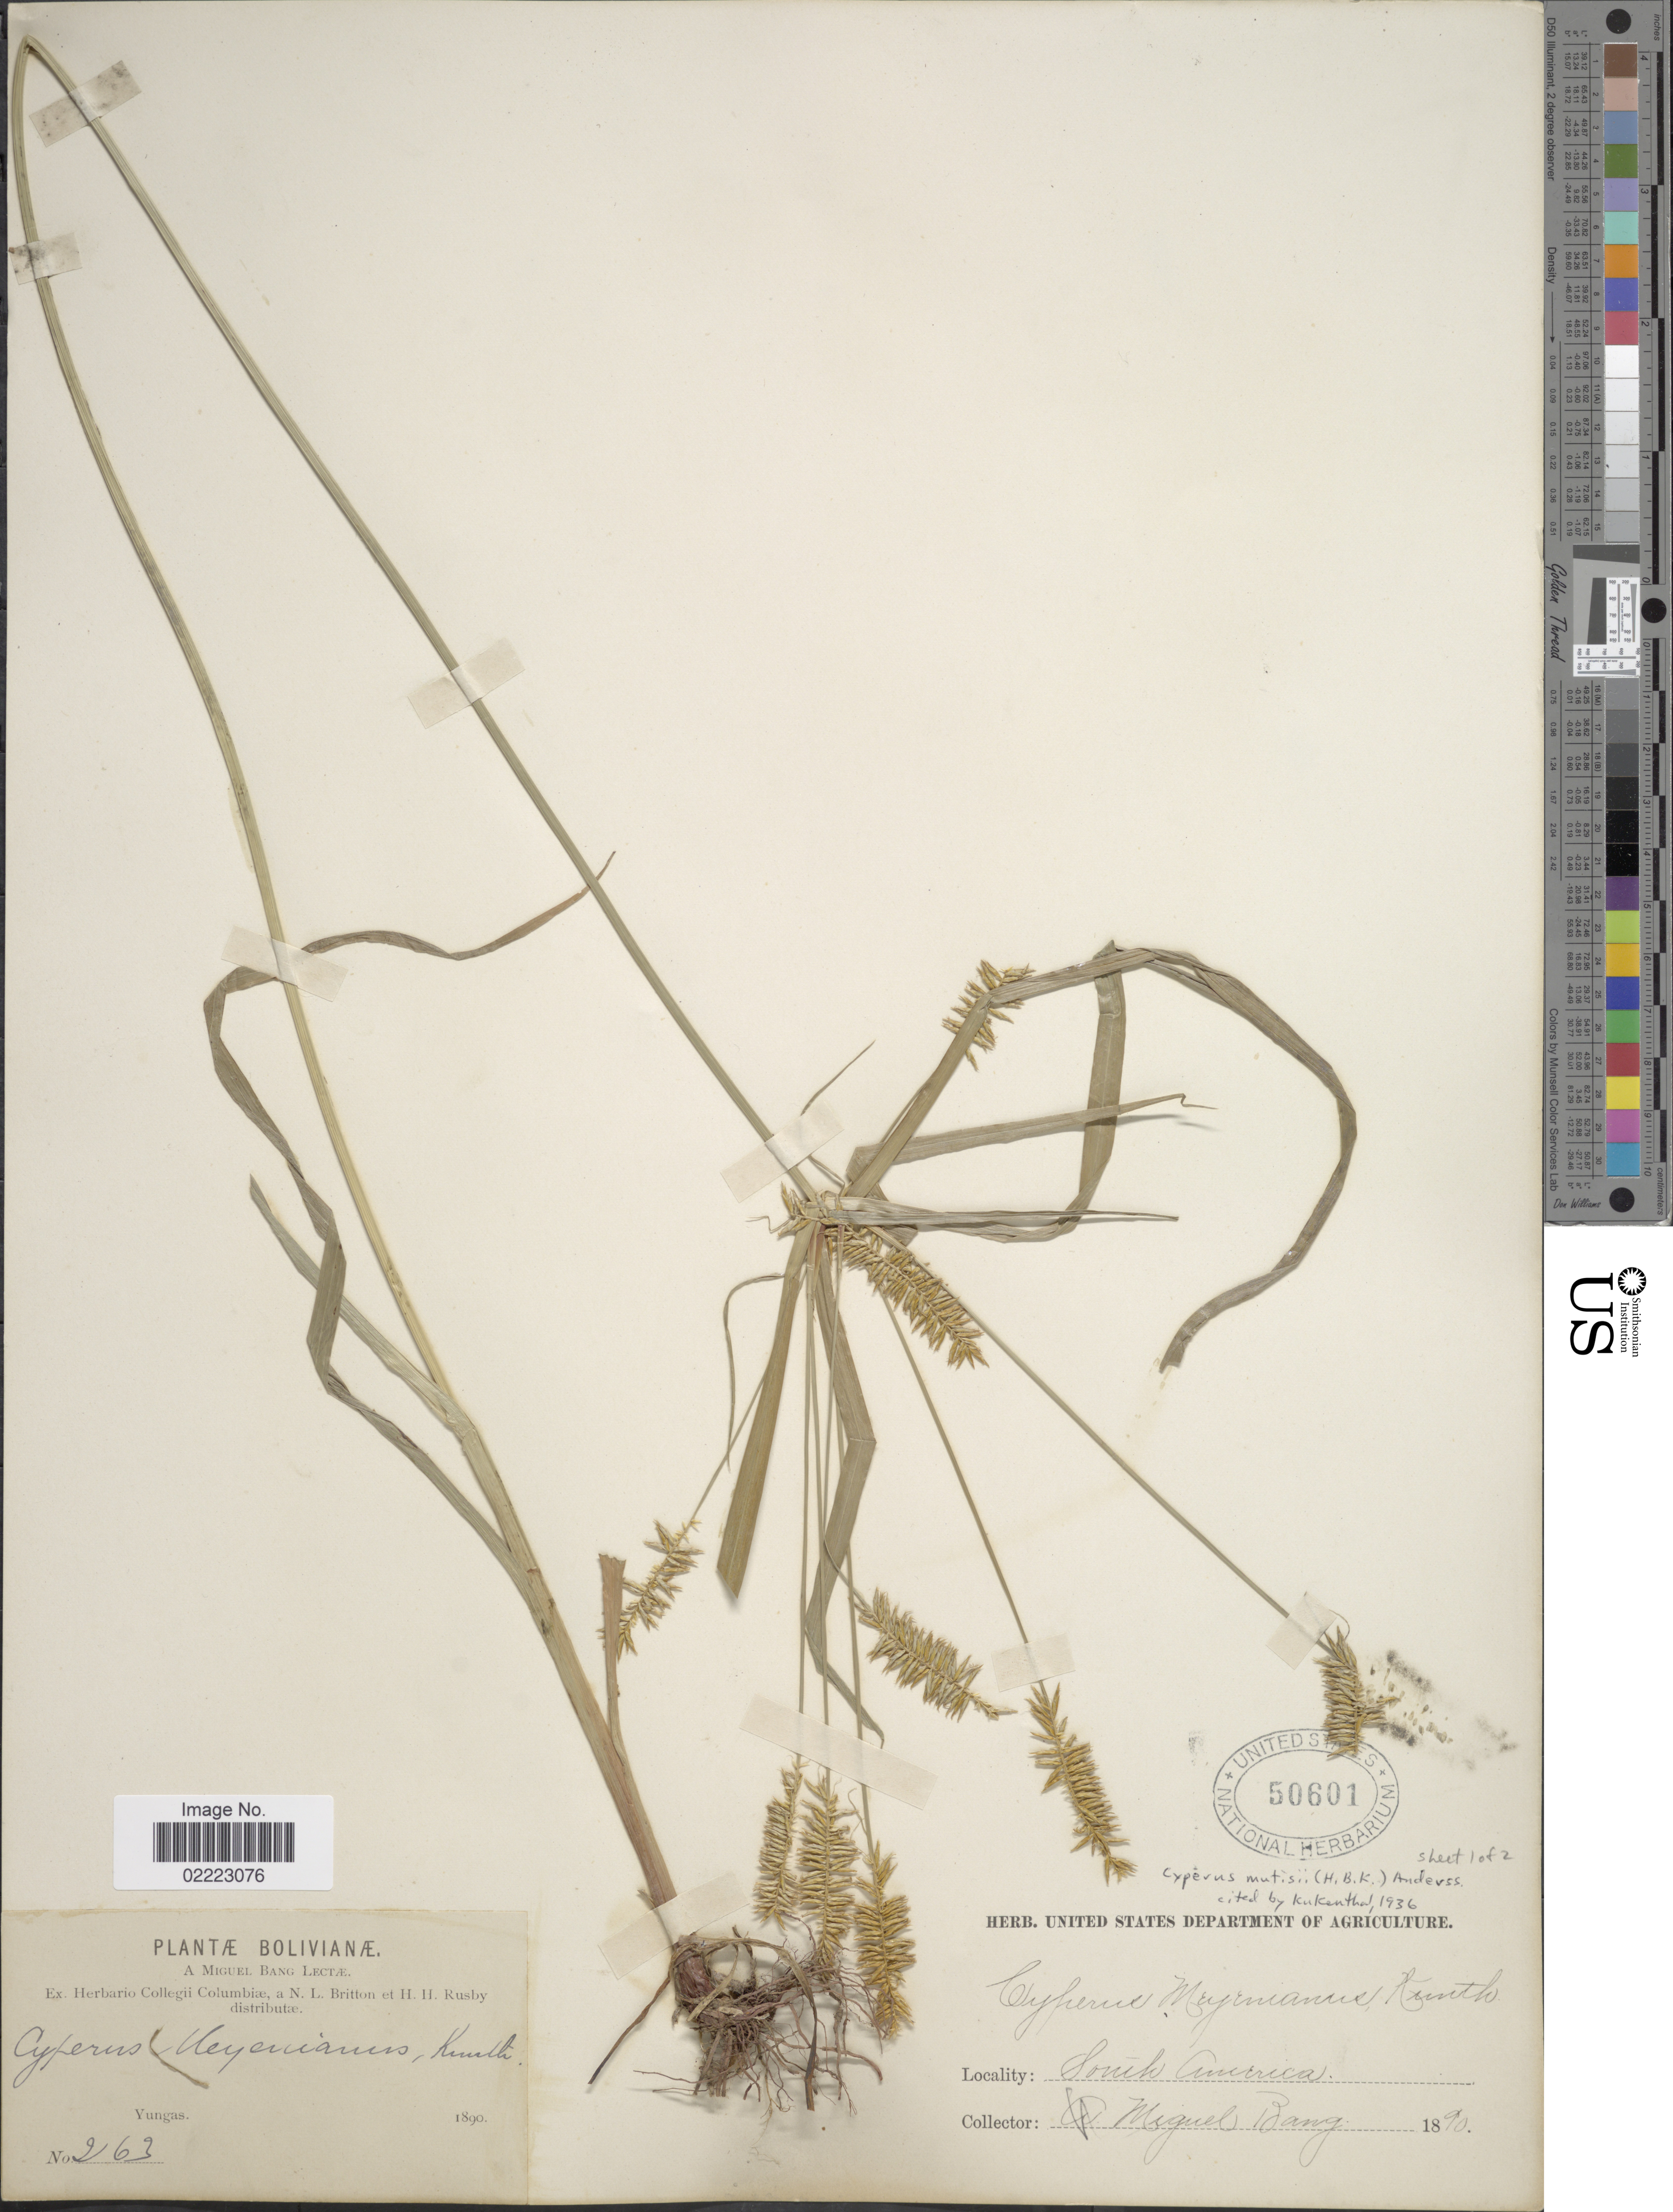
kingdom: Plantae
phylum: Tracheophyta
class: Liliopsida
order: Poales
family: Cyperaceae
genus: Cyperus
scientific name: Cyperus mutisii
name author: (Kunth) Andersson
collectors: M. Bang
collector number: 263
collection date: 1890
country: Bolivia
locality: Yungas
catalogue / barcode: US 50601